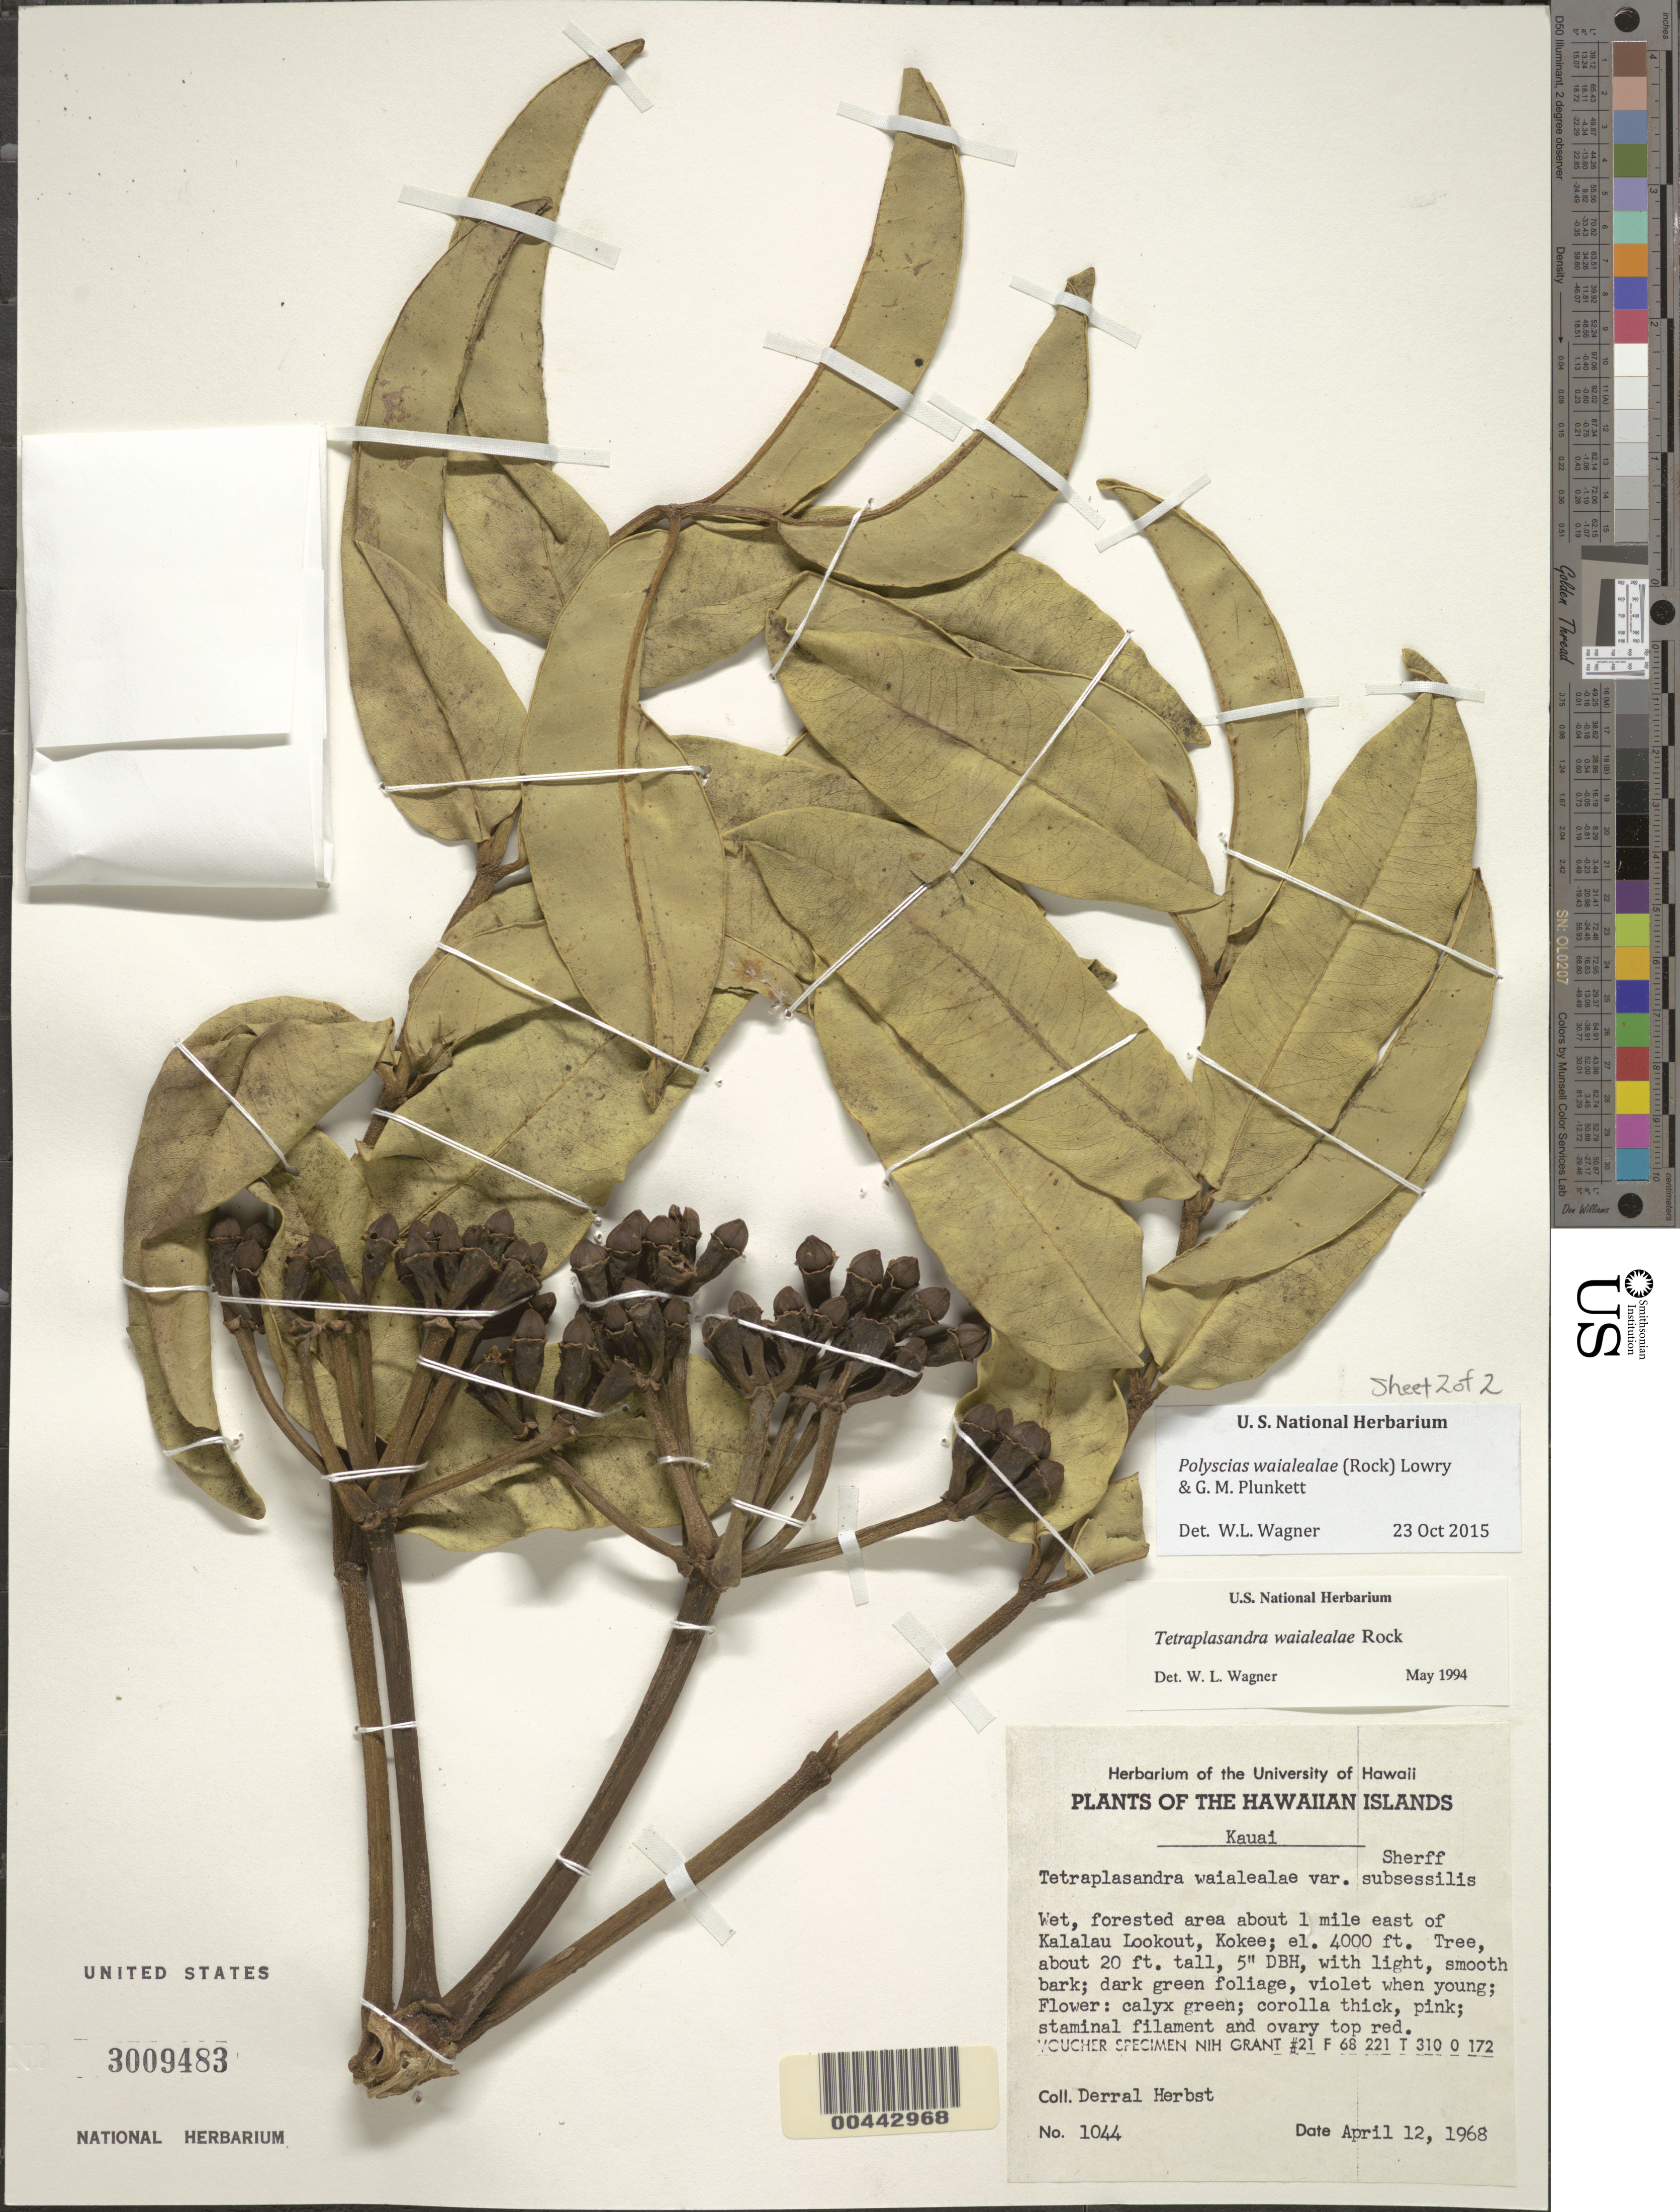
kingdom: Plantae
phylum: Tracheophyta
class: Magnoliopsida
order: Apiales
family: Araliaceae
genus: Polyscias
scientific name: Polyscias waialealae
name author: (Rock) Lowry & G. M. Plunkett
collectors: D. R. Herbst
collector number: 1044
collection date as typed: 12 Apr 1968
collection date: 1968-04-12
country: United States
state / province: Hawaii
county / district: Kauai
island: Kaua'i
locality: Area about 1 mile east of Kalalau Lookout, Kokee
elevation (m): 1219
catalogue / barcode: US 3009483